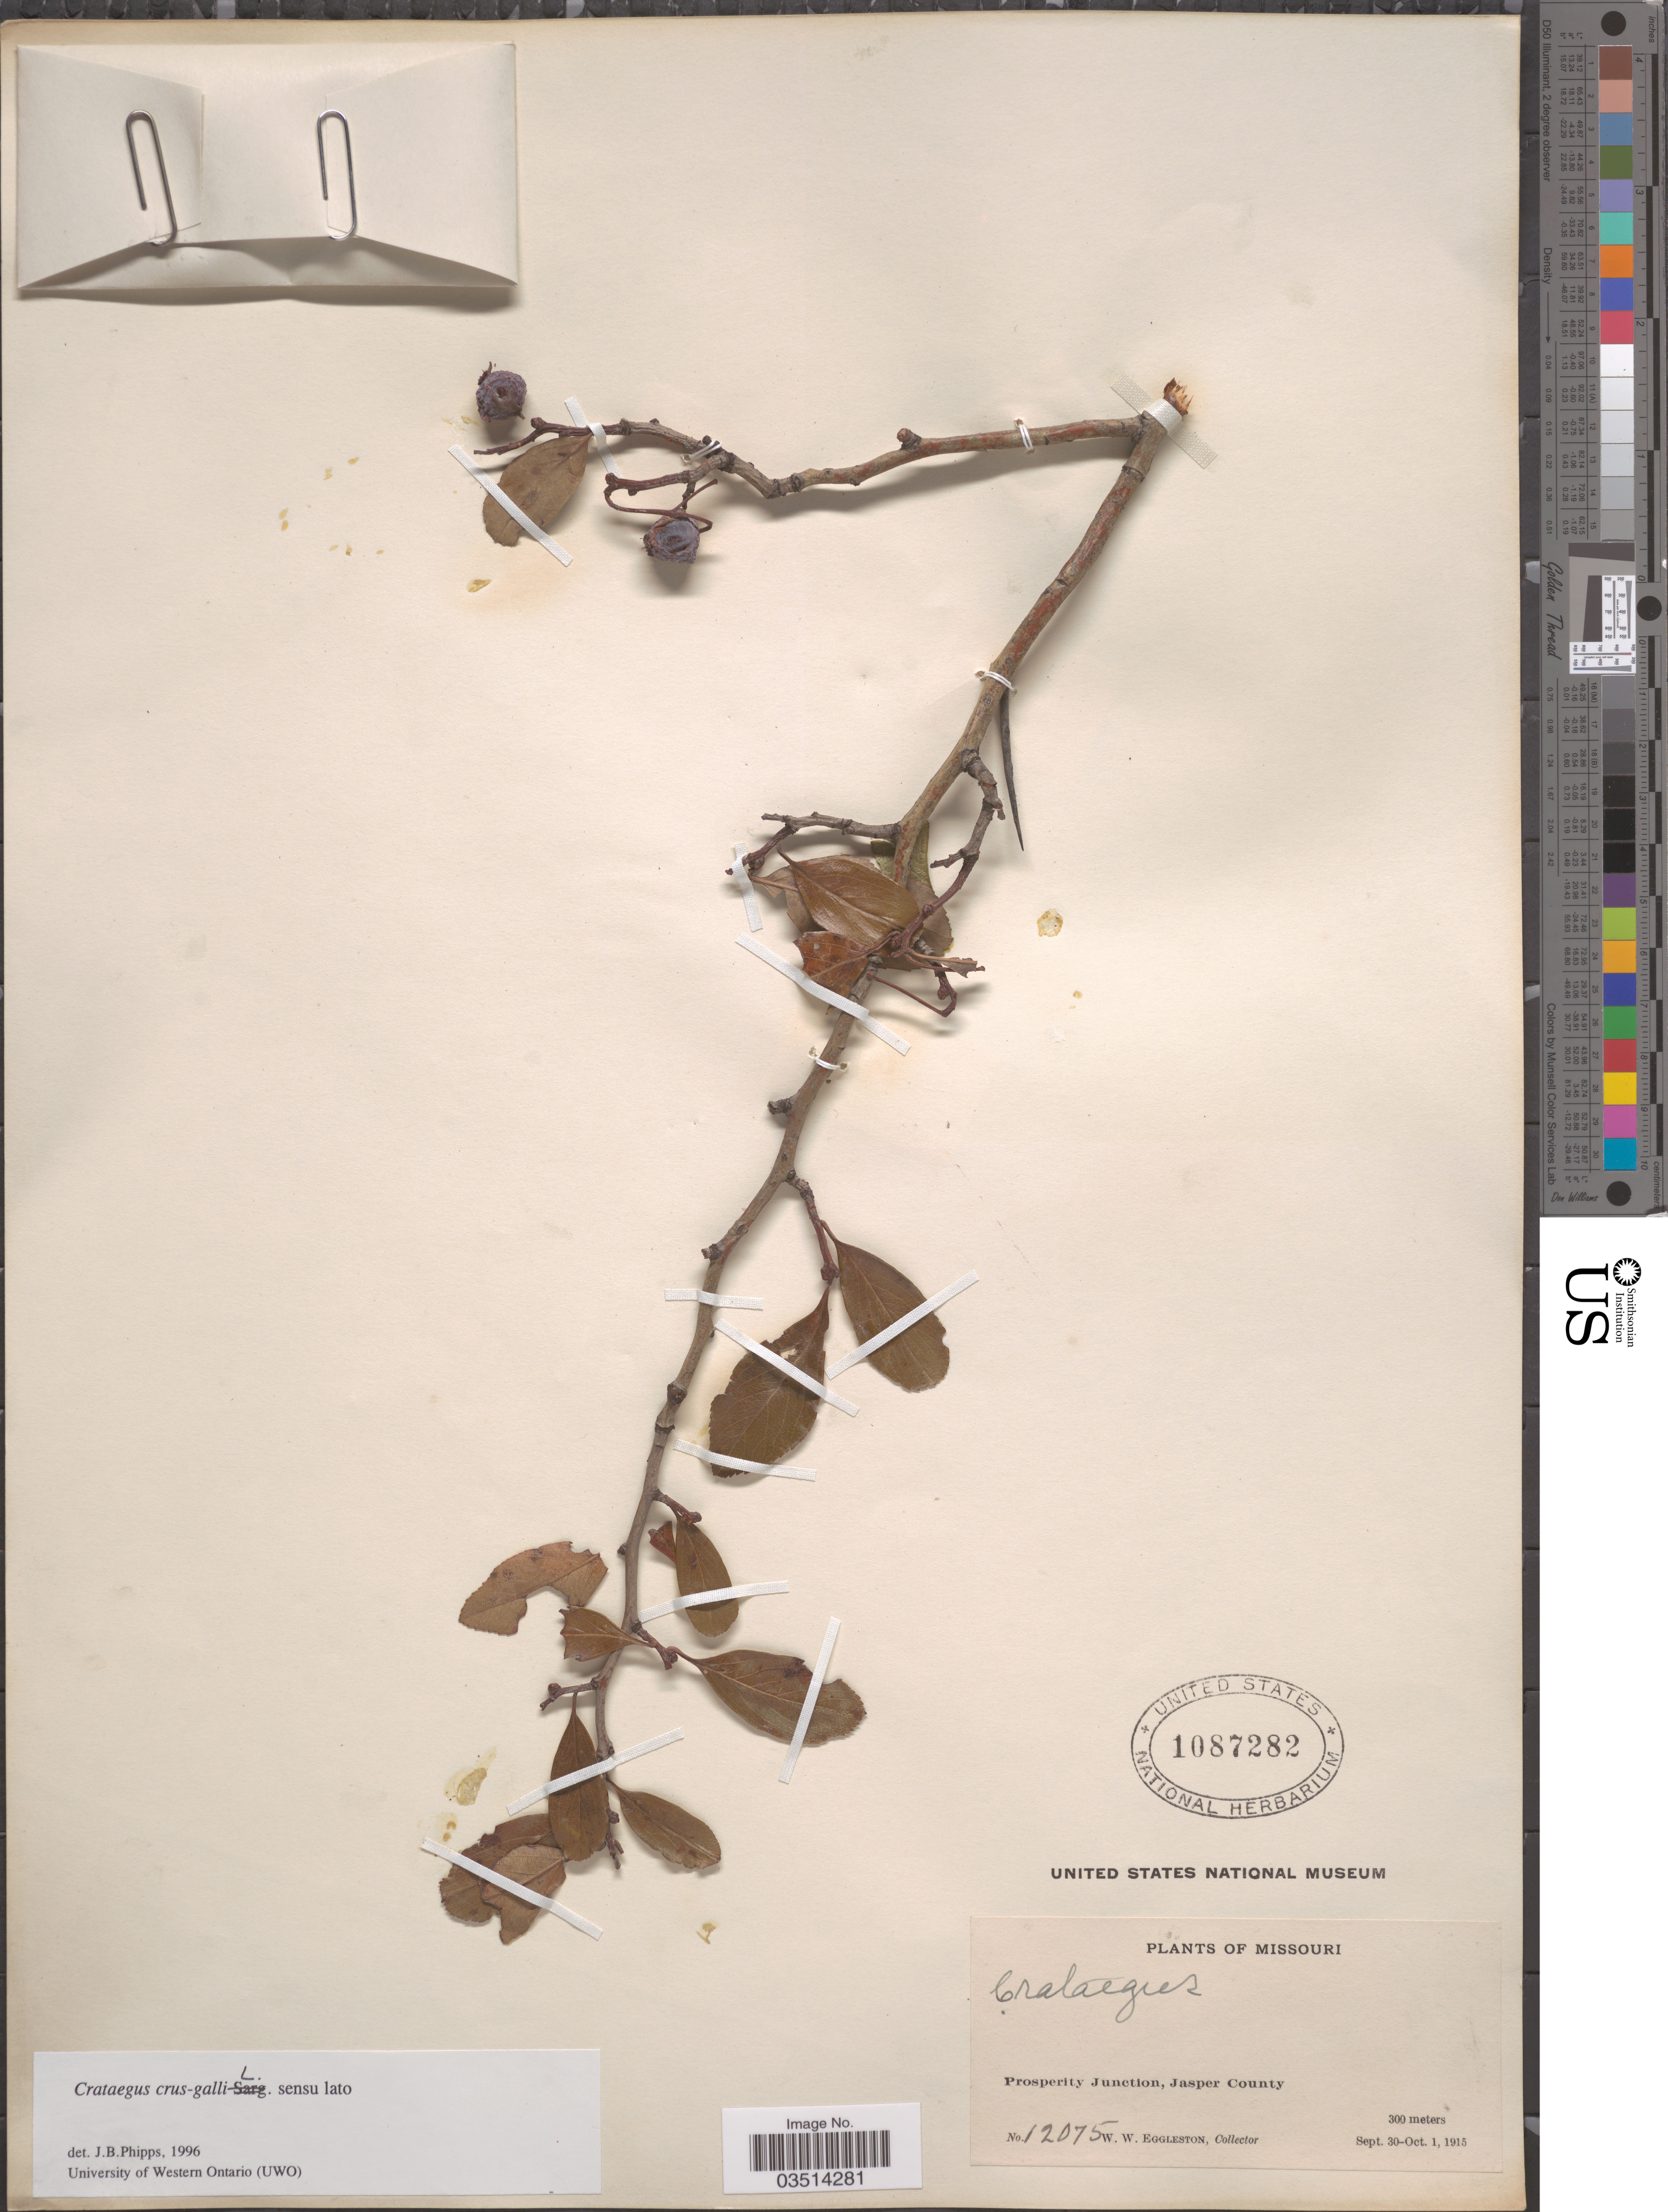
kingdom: Plantae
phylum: Tracheophyta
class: Magnoliopsida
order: Rosales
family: Rosaceae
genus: Crataegus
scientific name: Crataegus crus-galli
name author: L.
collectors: W. W. Eggleston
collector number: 12075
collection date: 1915-09-30/1915-10-01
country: United States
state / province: Missouri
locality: Prosperity Junction, Jasper County.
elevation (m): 300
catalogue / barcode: US 1087282